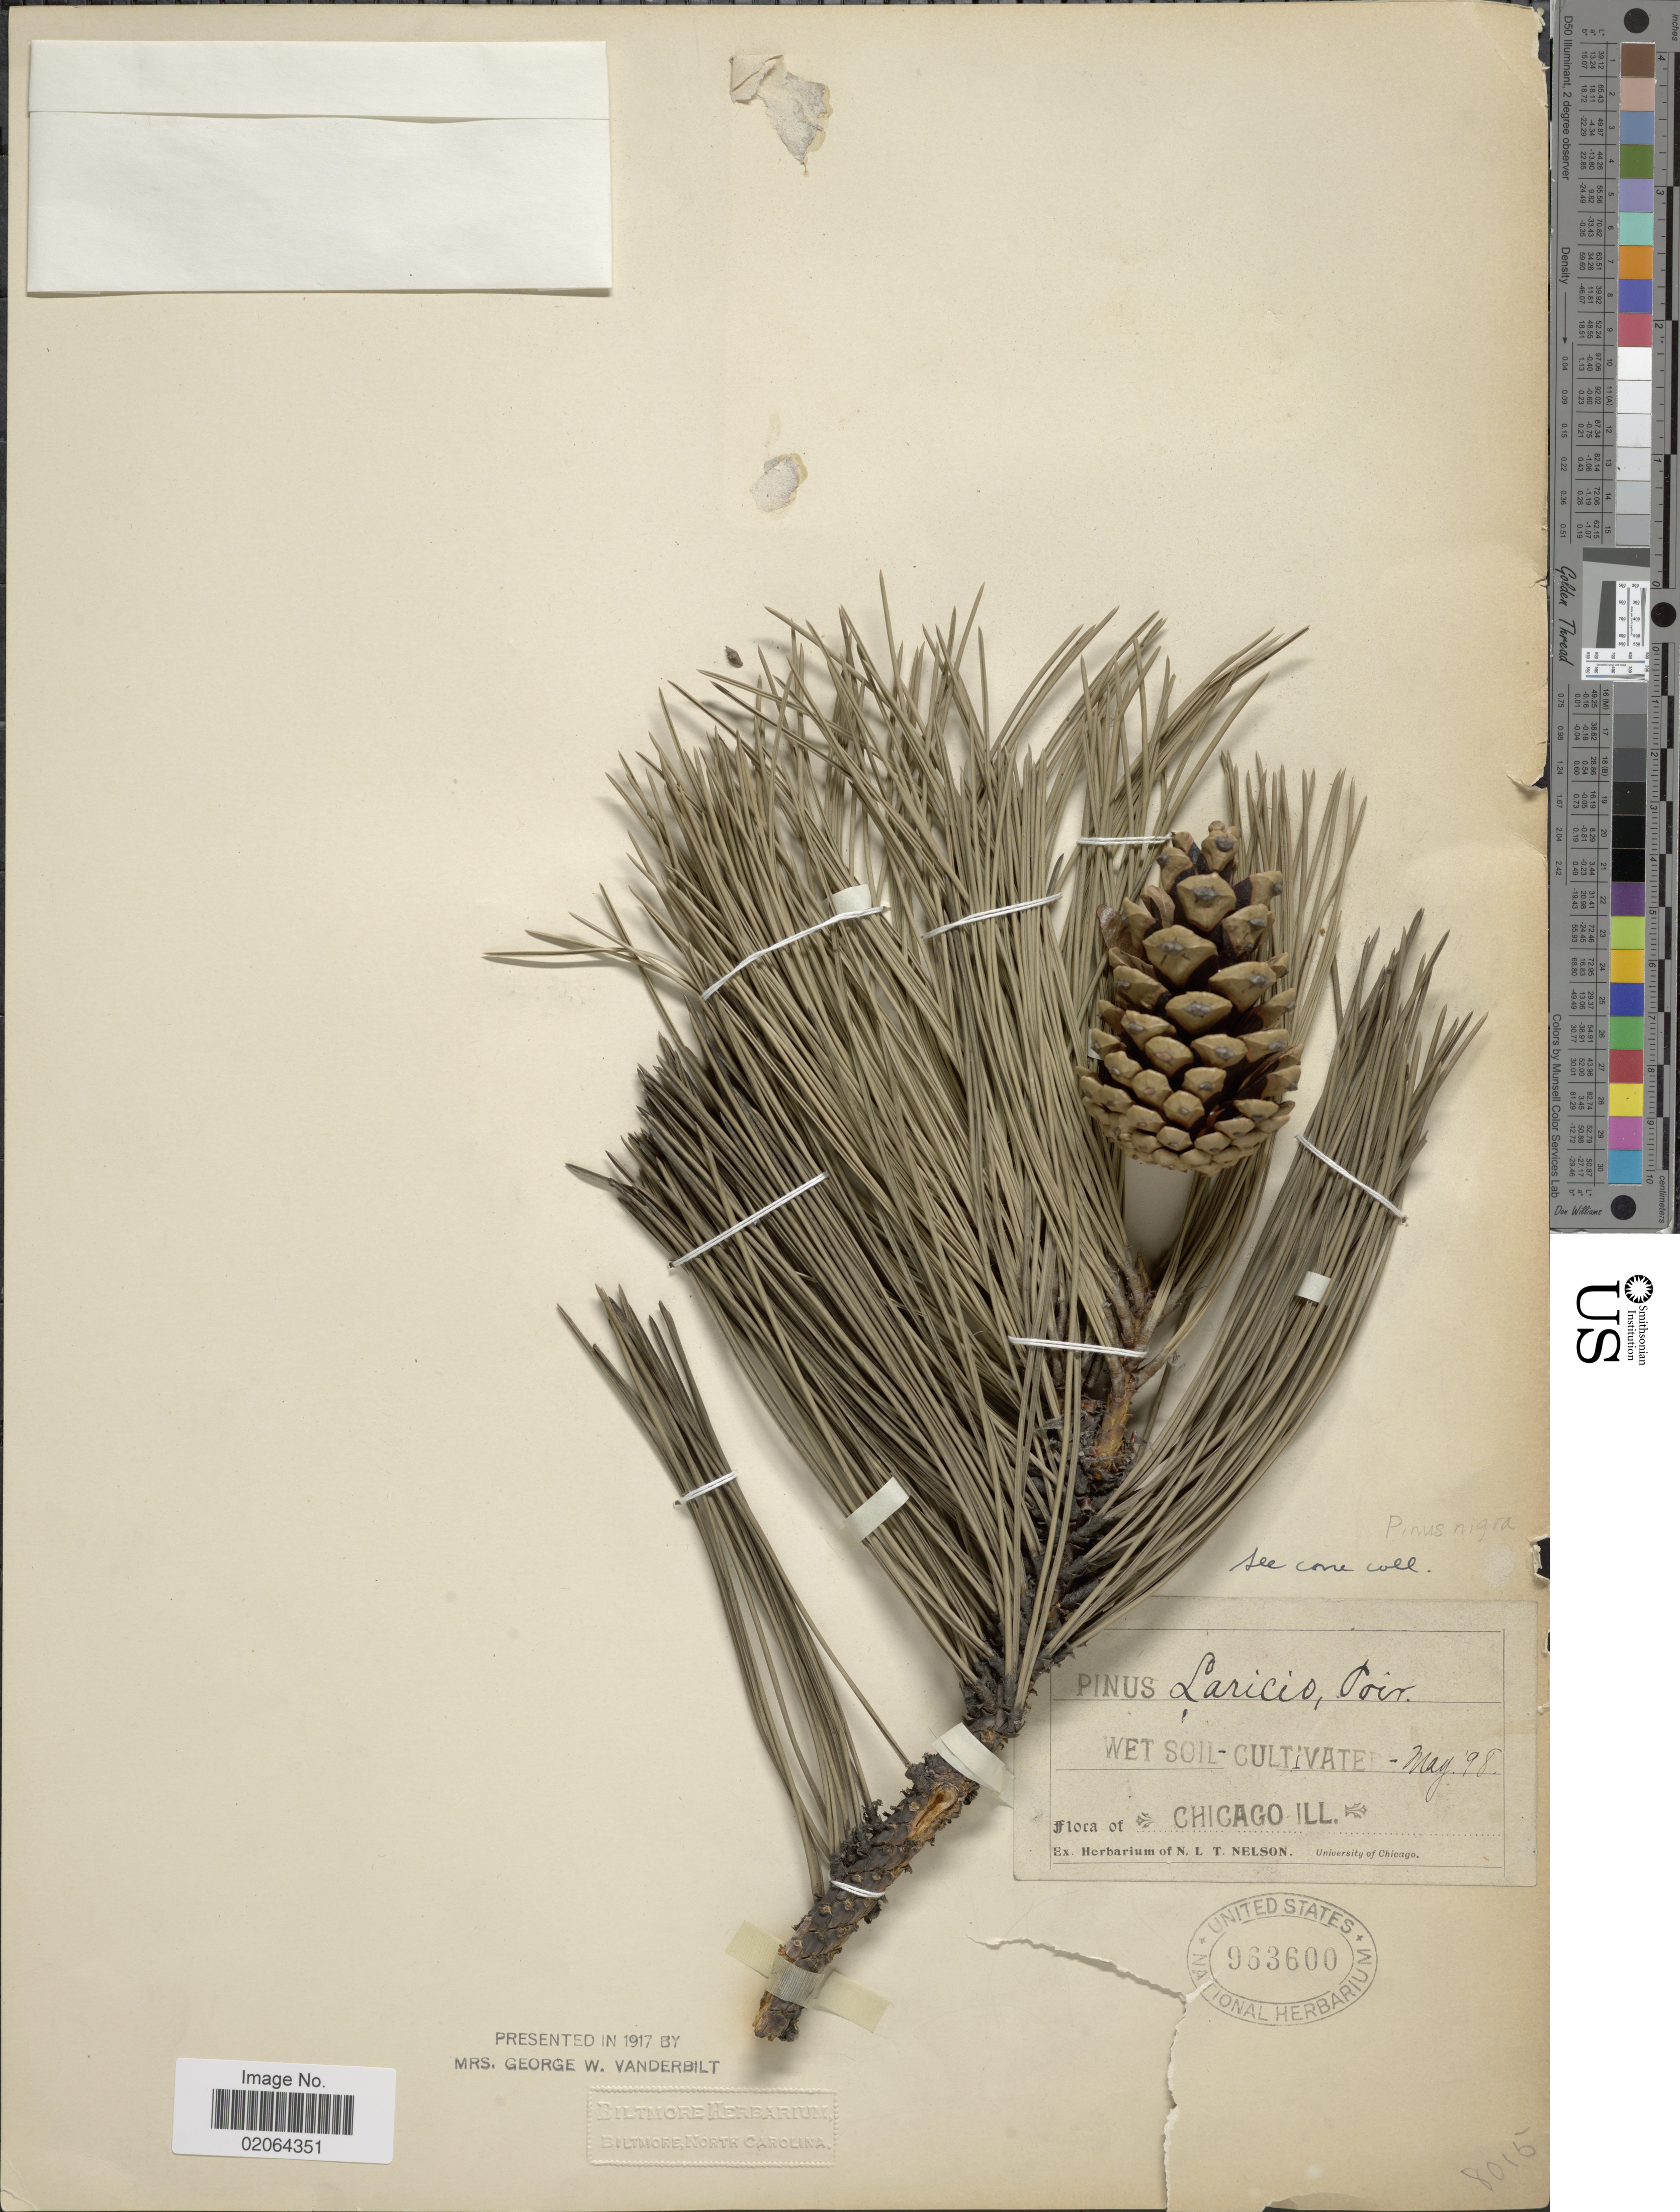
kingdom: Plantae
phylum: Tracheophyta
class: Pinopsida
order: Pinales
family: Pinaceae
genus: Pinus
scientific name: Pinus nigra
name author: Arnold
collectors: ex herb. N. L. T. Nelson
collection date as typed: Transcribed d/m/y: /5/98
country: United States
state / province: Illinois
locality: Wet soil - Chicago - Ill.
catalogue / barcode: US 963600